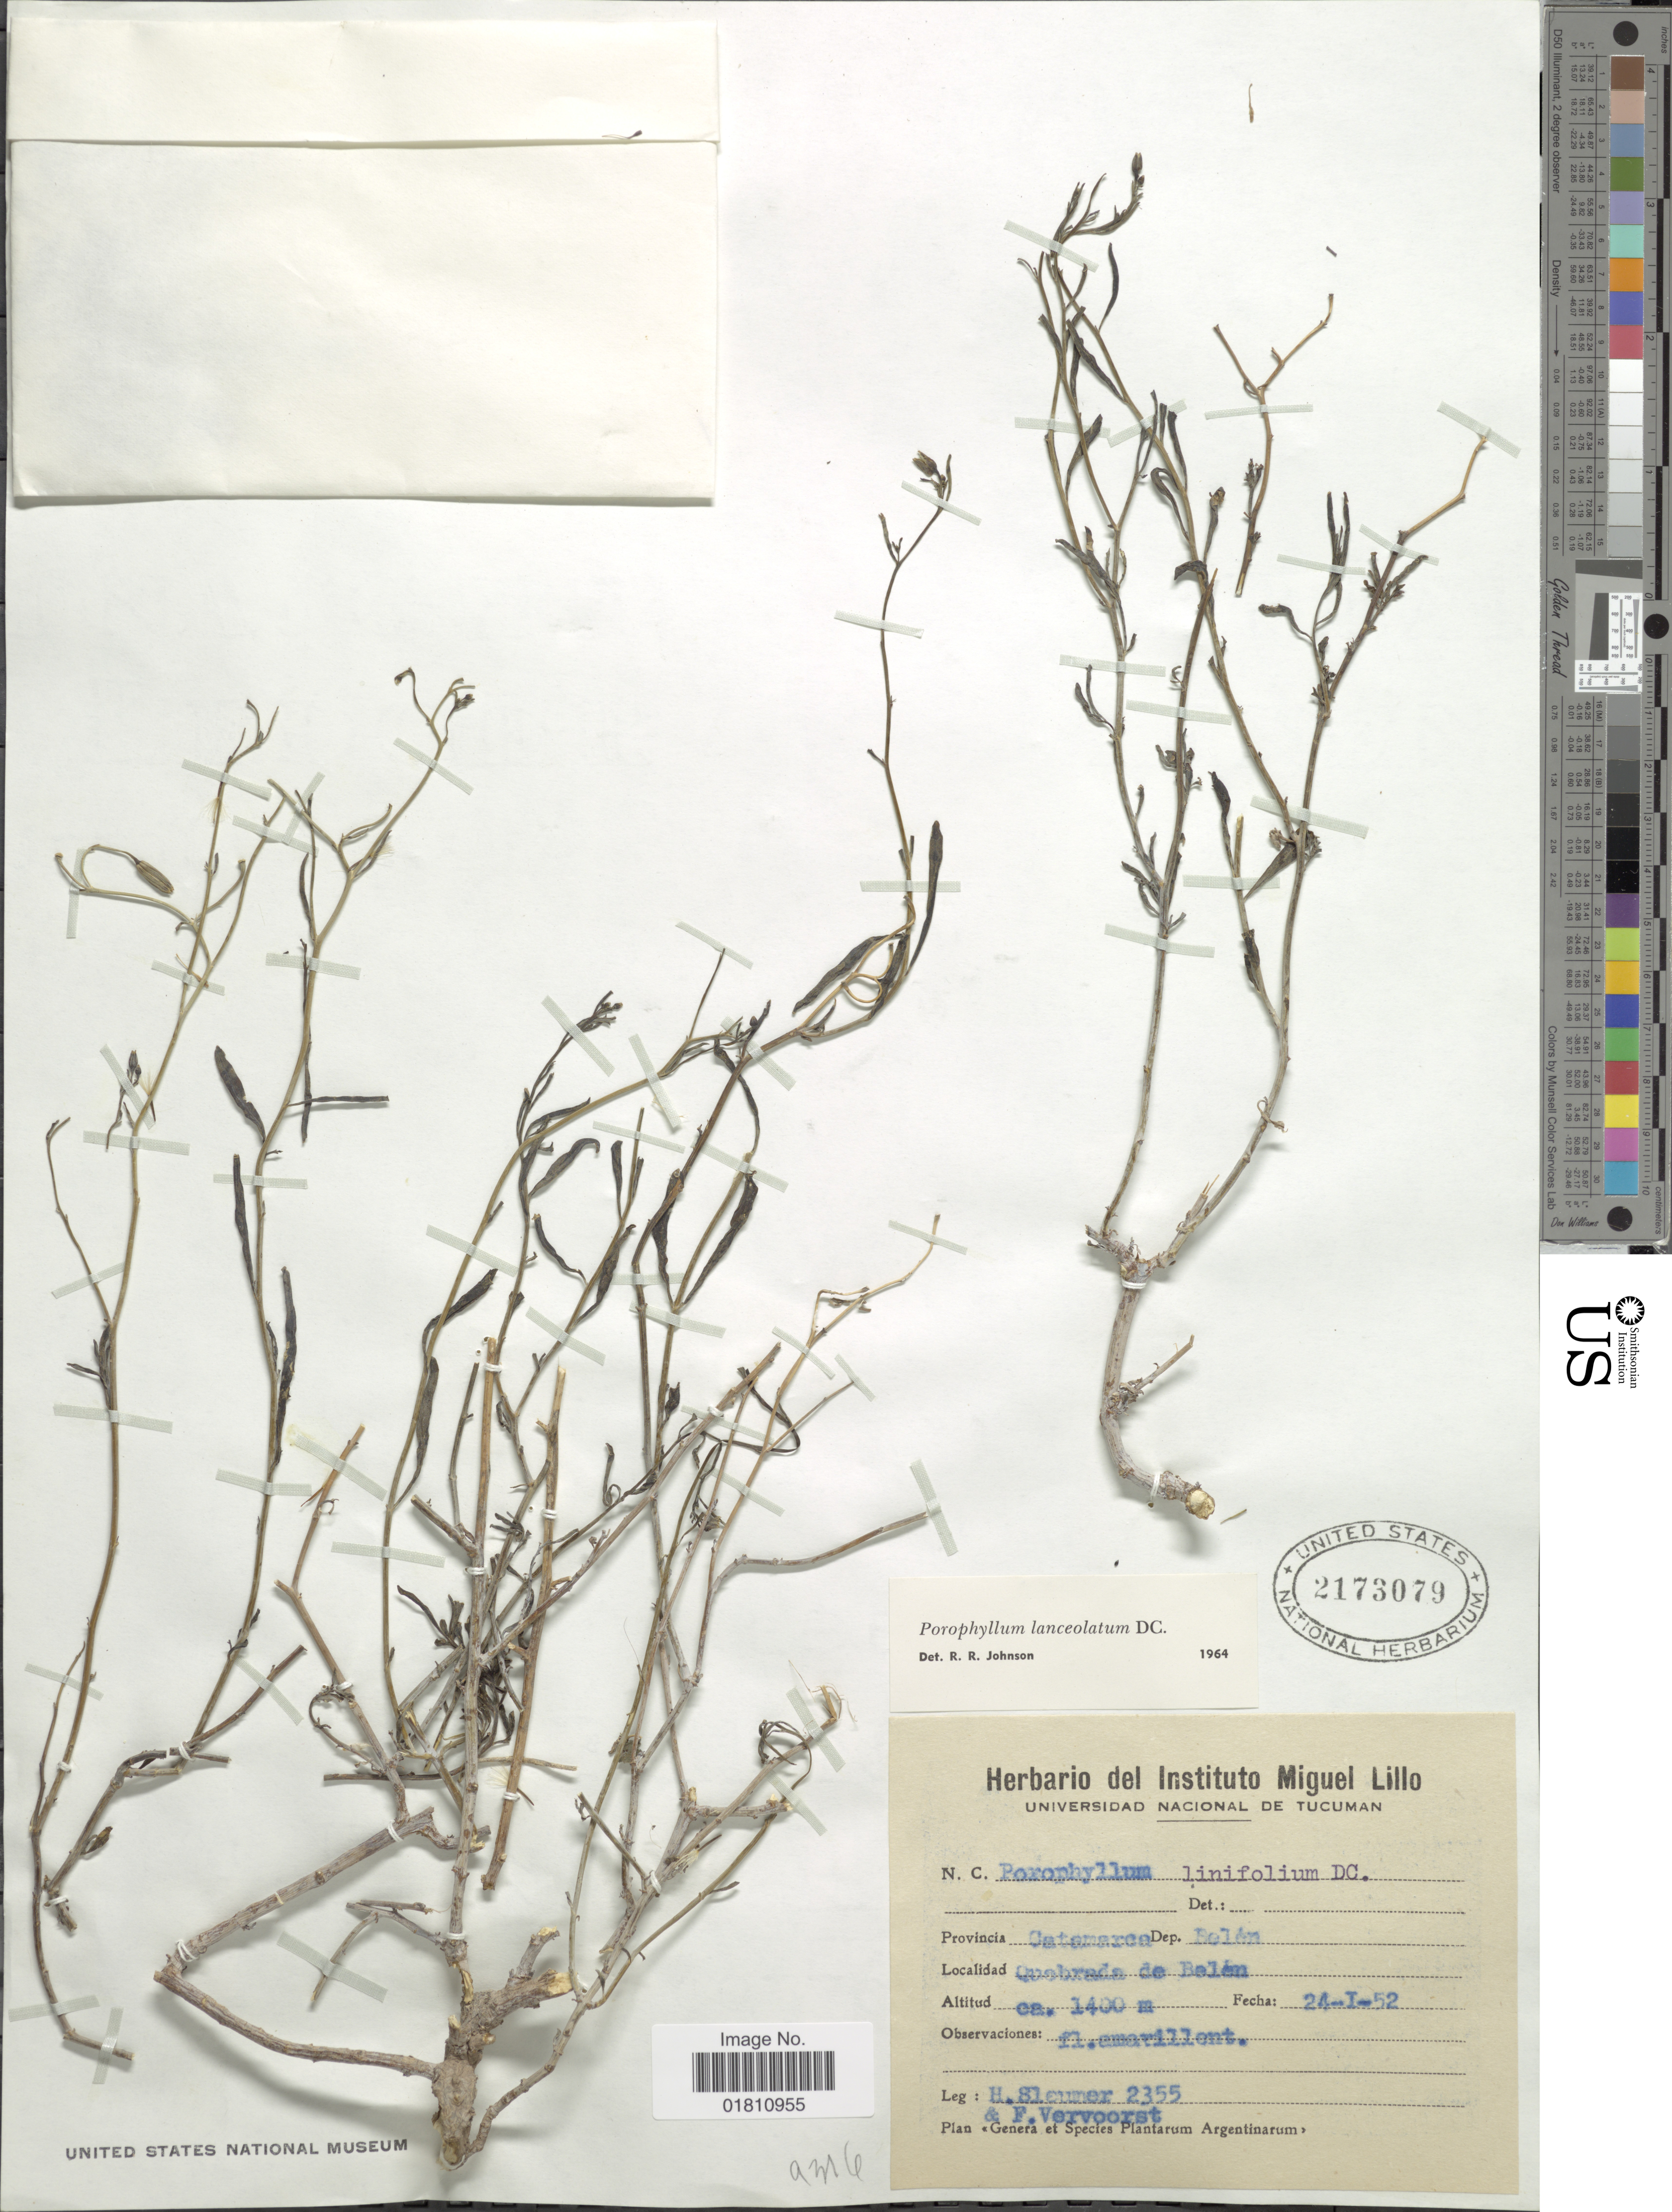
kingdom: Plantae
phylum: Tracheophyta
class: Magnoliopsida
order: Asterales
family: Asteraceae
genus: Porophyllum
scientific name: Porophyllum lanceolatum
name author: DC.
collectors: H. O. Sleumer & F. Vervoorst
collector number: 2355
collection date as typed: Transcribed d/m/y: 24/1/52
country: Argentina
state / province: Catamarca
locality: Dep. Belen, Quebrada de Belen.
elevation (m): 1400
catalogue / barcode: US 2173079